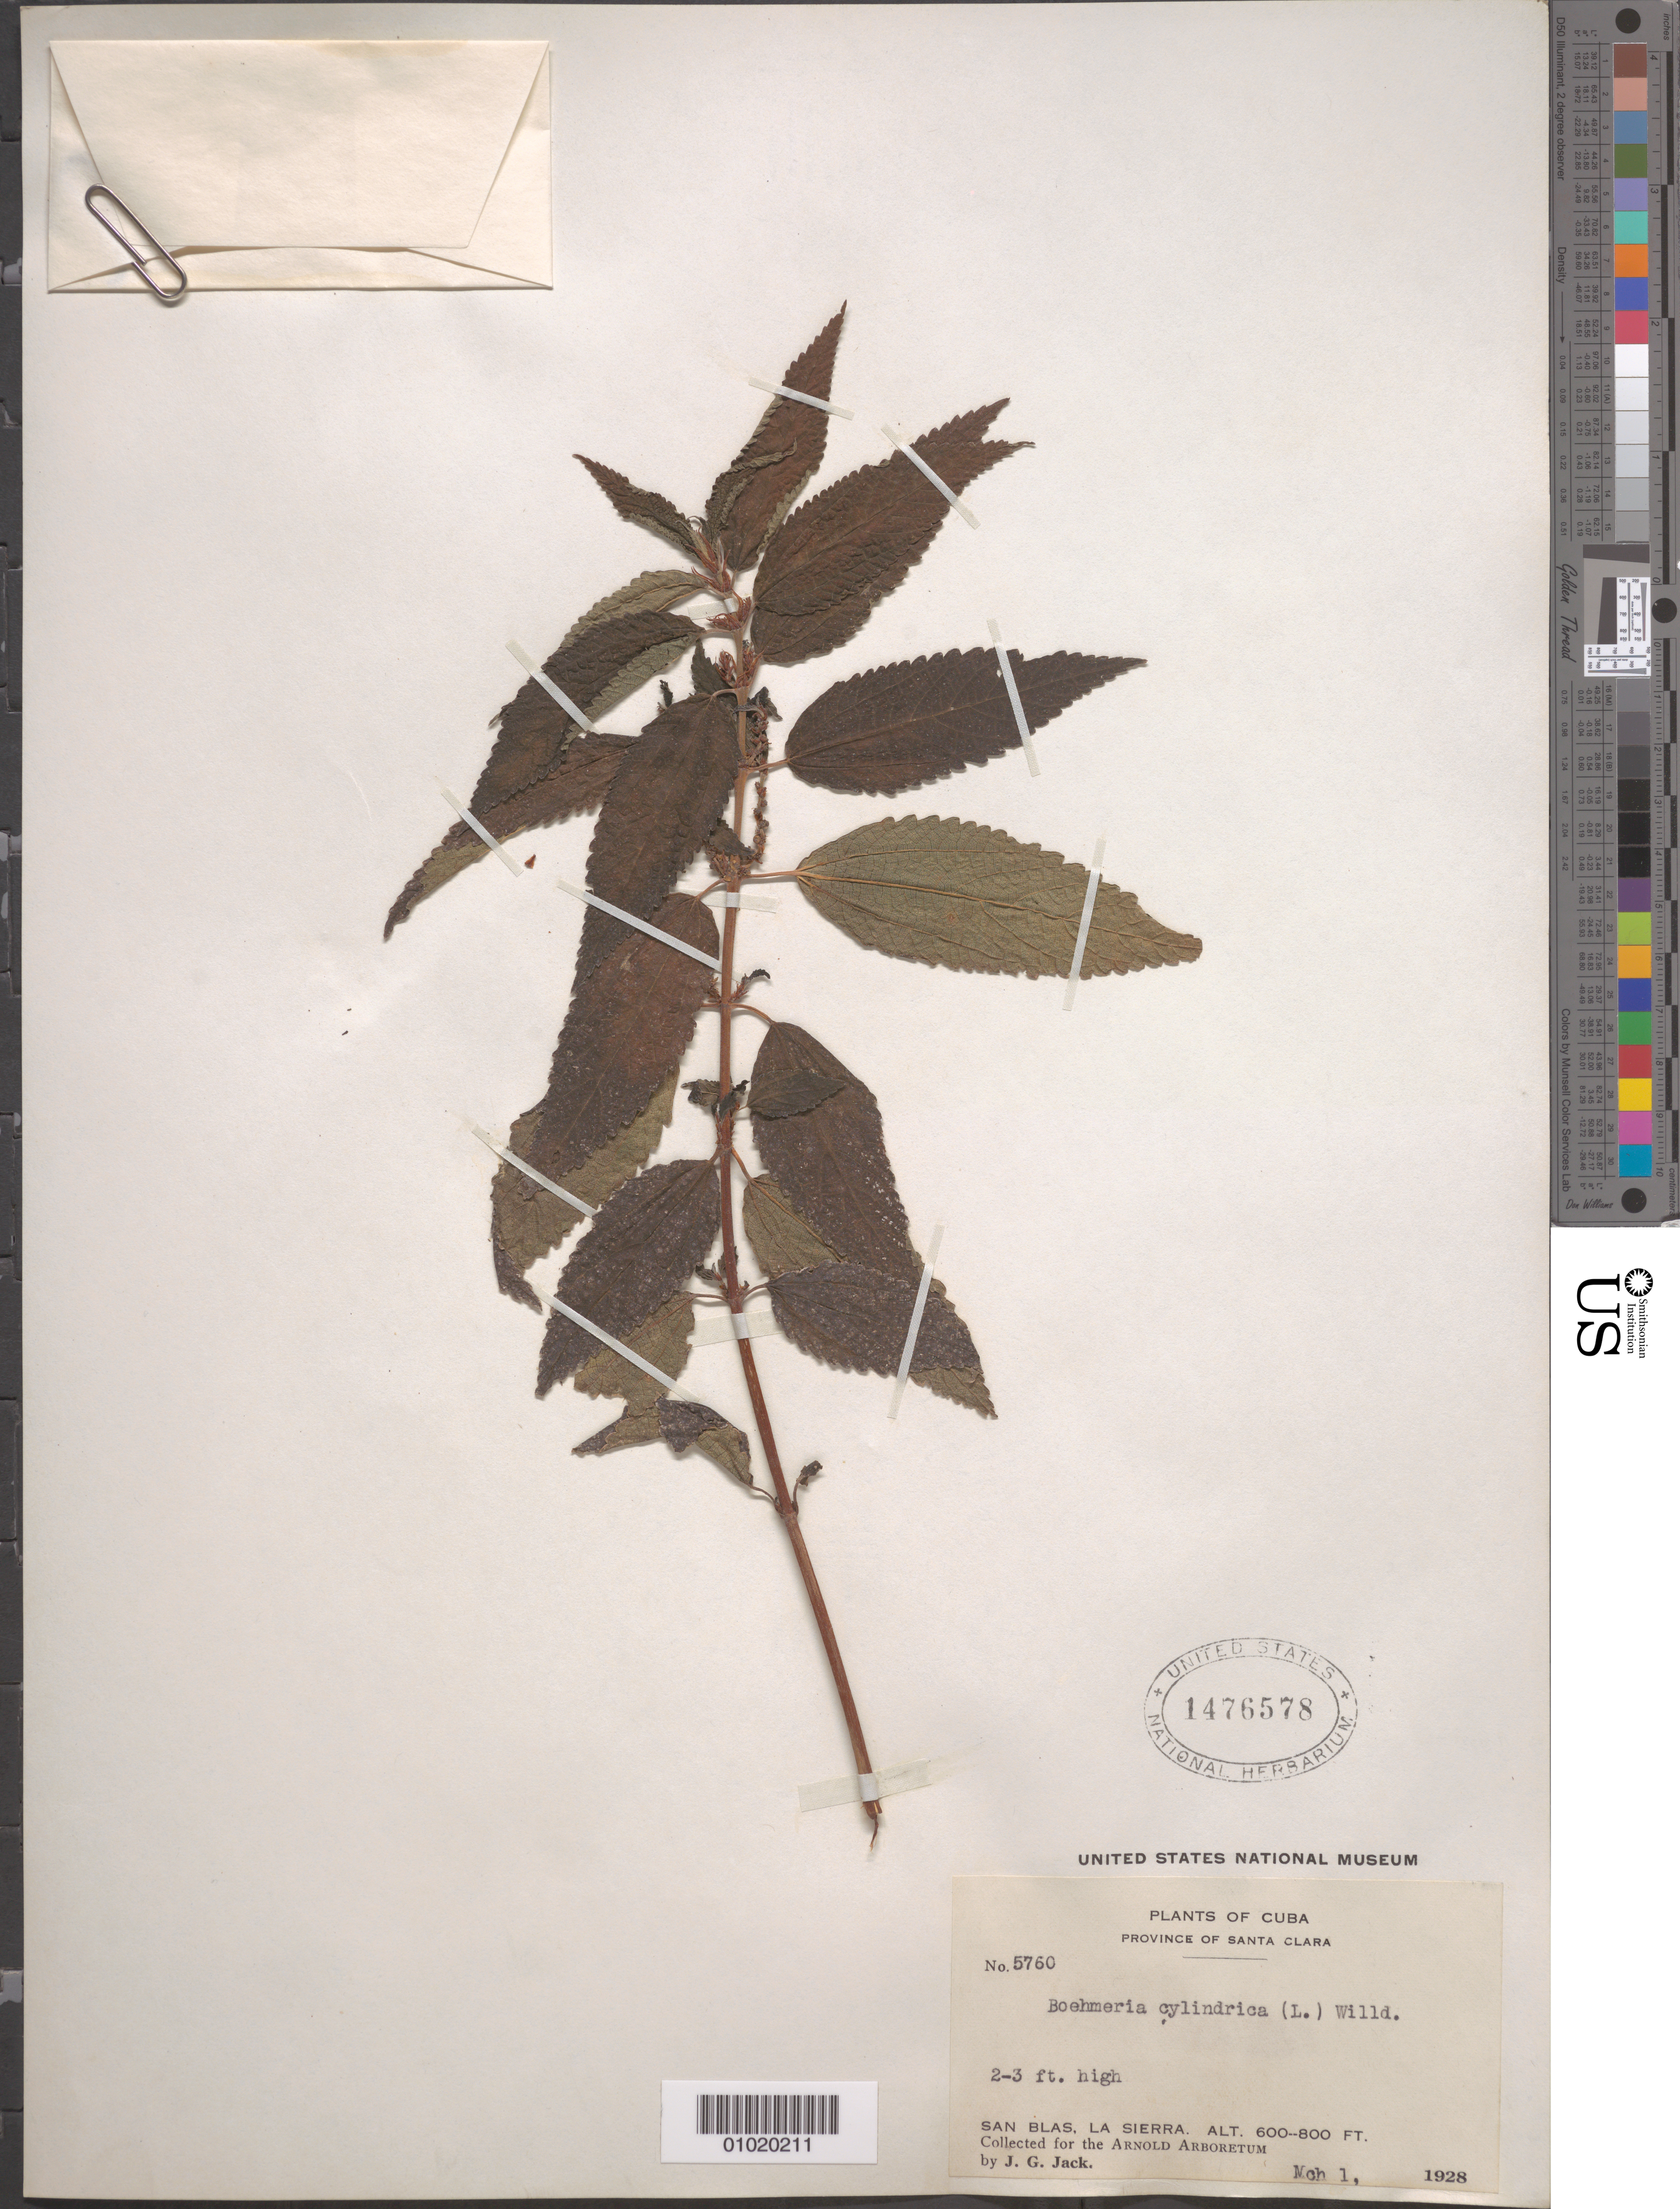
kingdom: Plantae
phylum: Tracheophyta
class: Magnoliopsida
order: Rosales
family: Urticaceae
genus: Boehmeria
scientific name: Boehmeria cylindrica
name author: (L.) Sw.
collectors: J. G. Jack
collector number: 5760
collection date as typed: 01 Mar 1928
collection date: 1928-03-01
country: Cuba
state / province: Matanzas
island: Cuba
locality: San Blas, La Sierra, Santa Clara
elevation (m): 183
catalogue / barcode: US 1476578